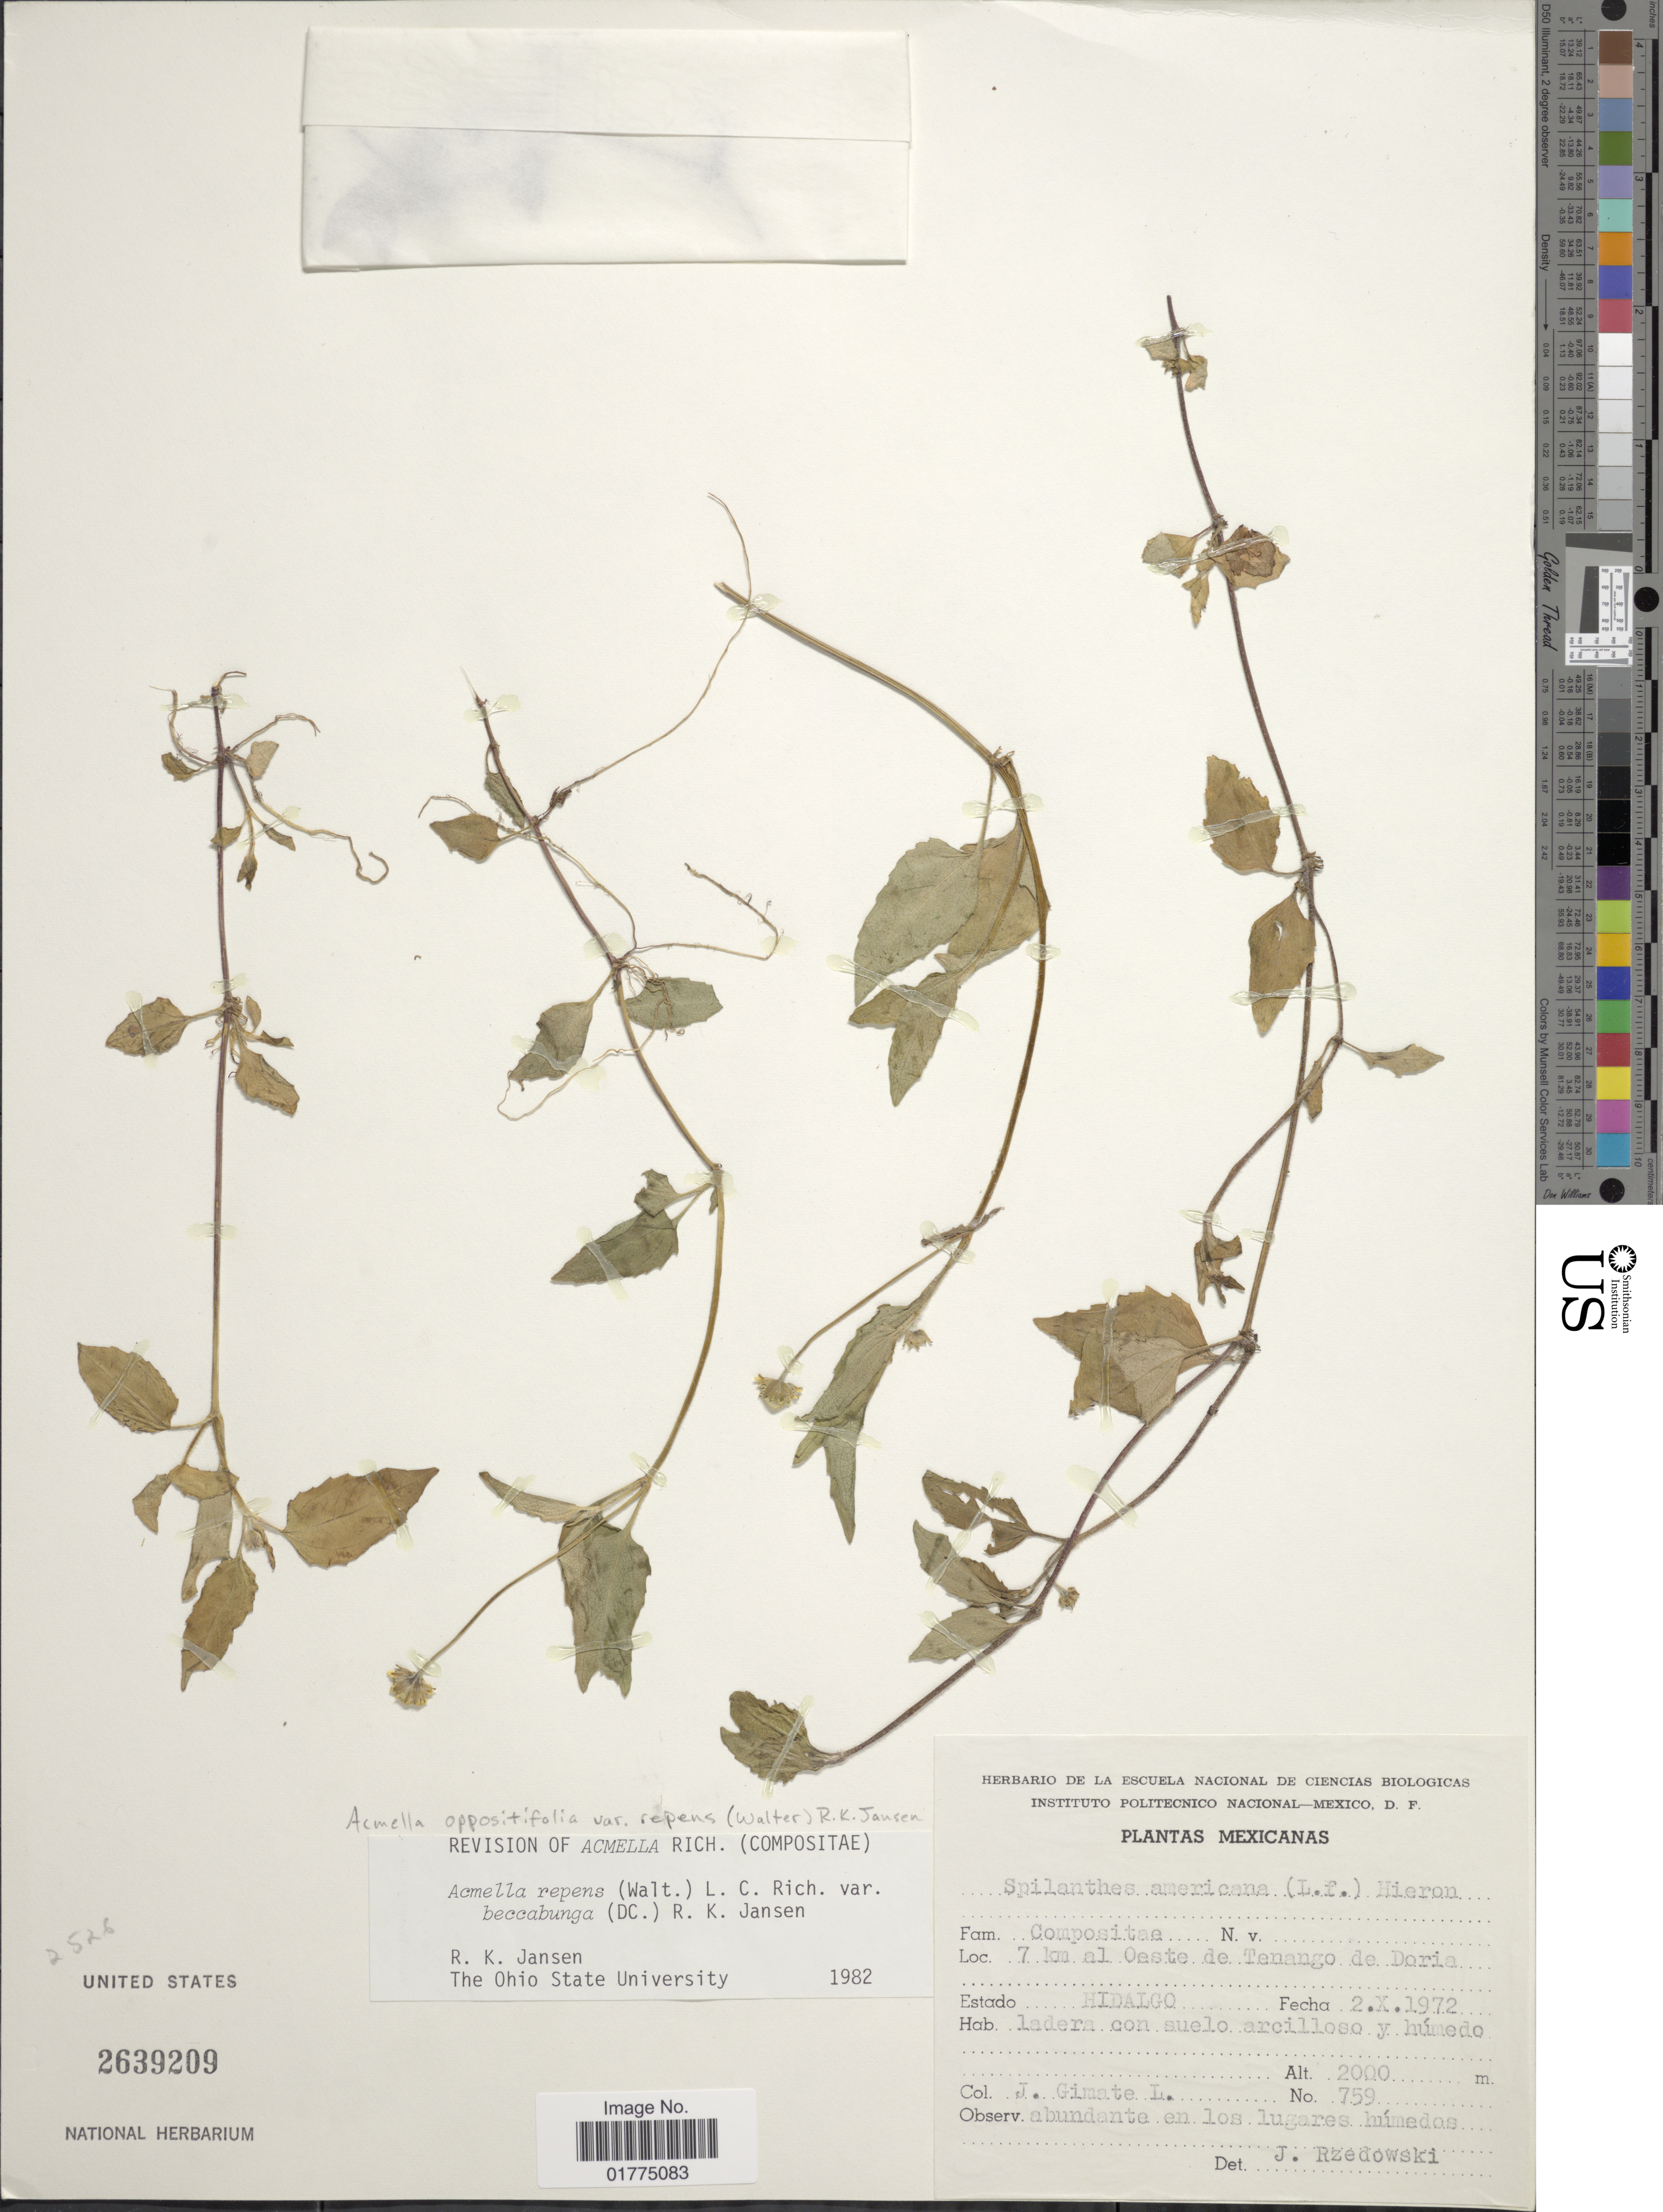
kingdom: Plantae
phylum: Tracheophyta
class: Magnoliopsida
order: Asterales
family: Asteraceae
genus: Acmella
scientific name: Acmella repens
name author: (Walter) Rich.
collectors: J. Gimate L.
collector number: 759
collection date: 1972-10-02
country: Mexico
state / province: Hidalgo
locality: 7 km al Oeste de Tenango de Doria. Estado Hidalgo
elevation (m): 2000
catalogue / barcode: US 2639209